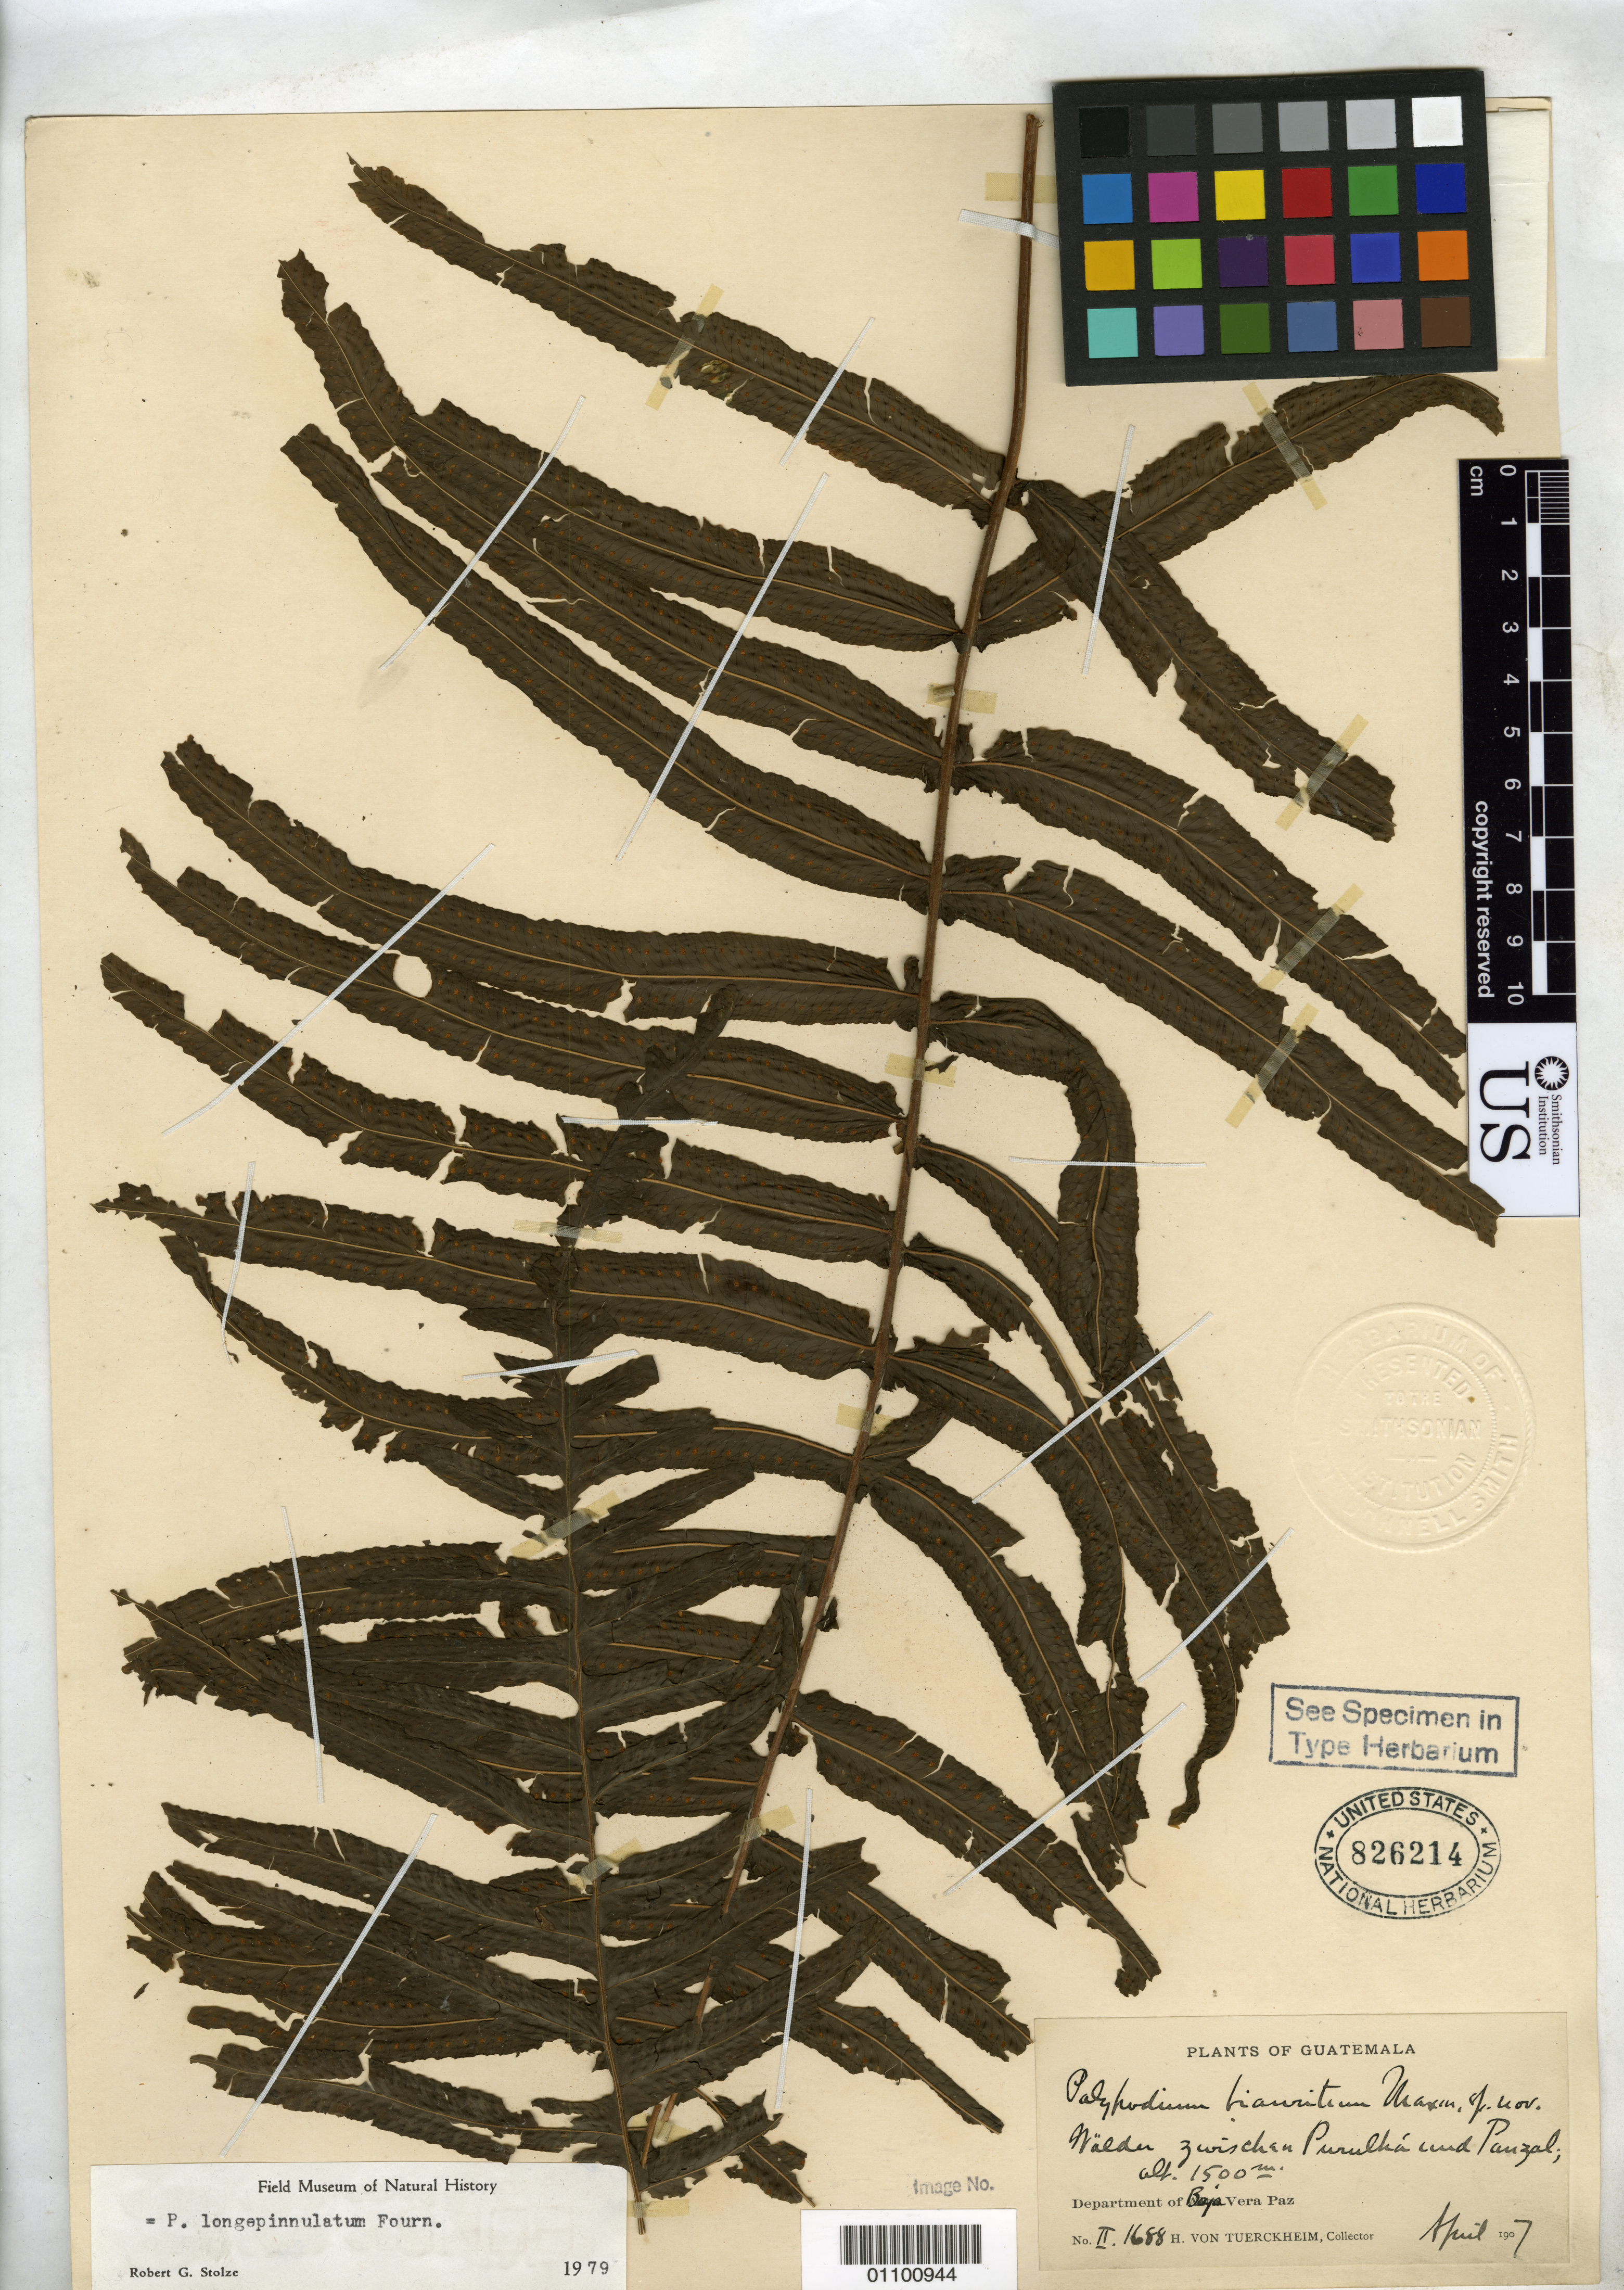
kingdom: Plantae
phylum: Tracheophyta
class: Polypodiopsida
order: Polypodiales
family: Polypodiaceae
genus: Polypodium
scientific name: Polypodium biauritum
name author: Maxon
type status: Isotype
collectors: H. von Türckheim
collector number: II 1688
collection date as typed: Apr 1907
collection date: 1907-04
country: Guatemala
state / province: Baja Verapaz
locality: Purilla und Pauyal.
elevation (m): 1500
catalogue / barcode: US 826214